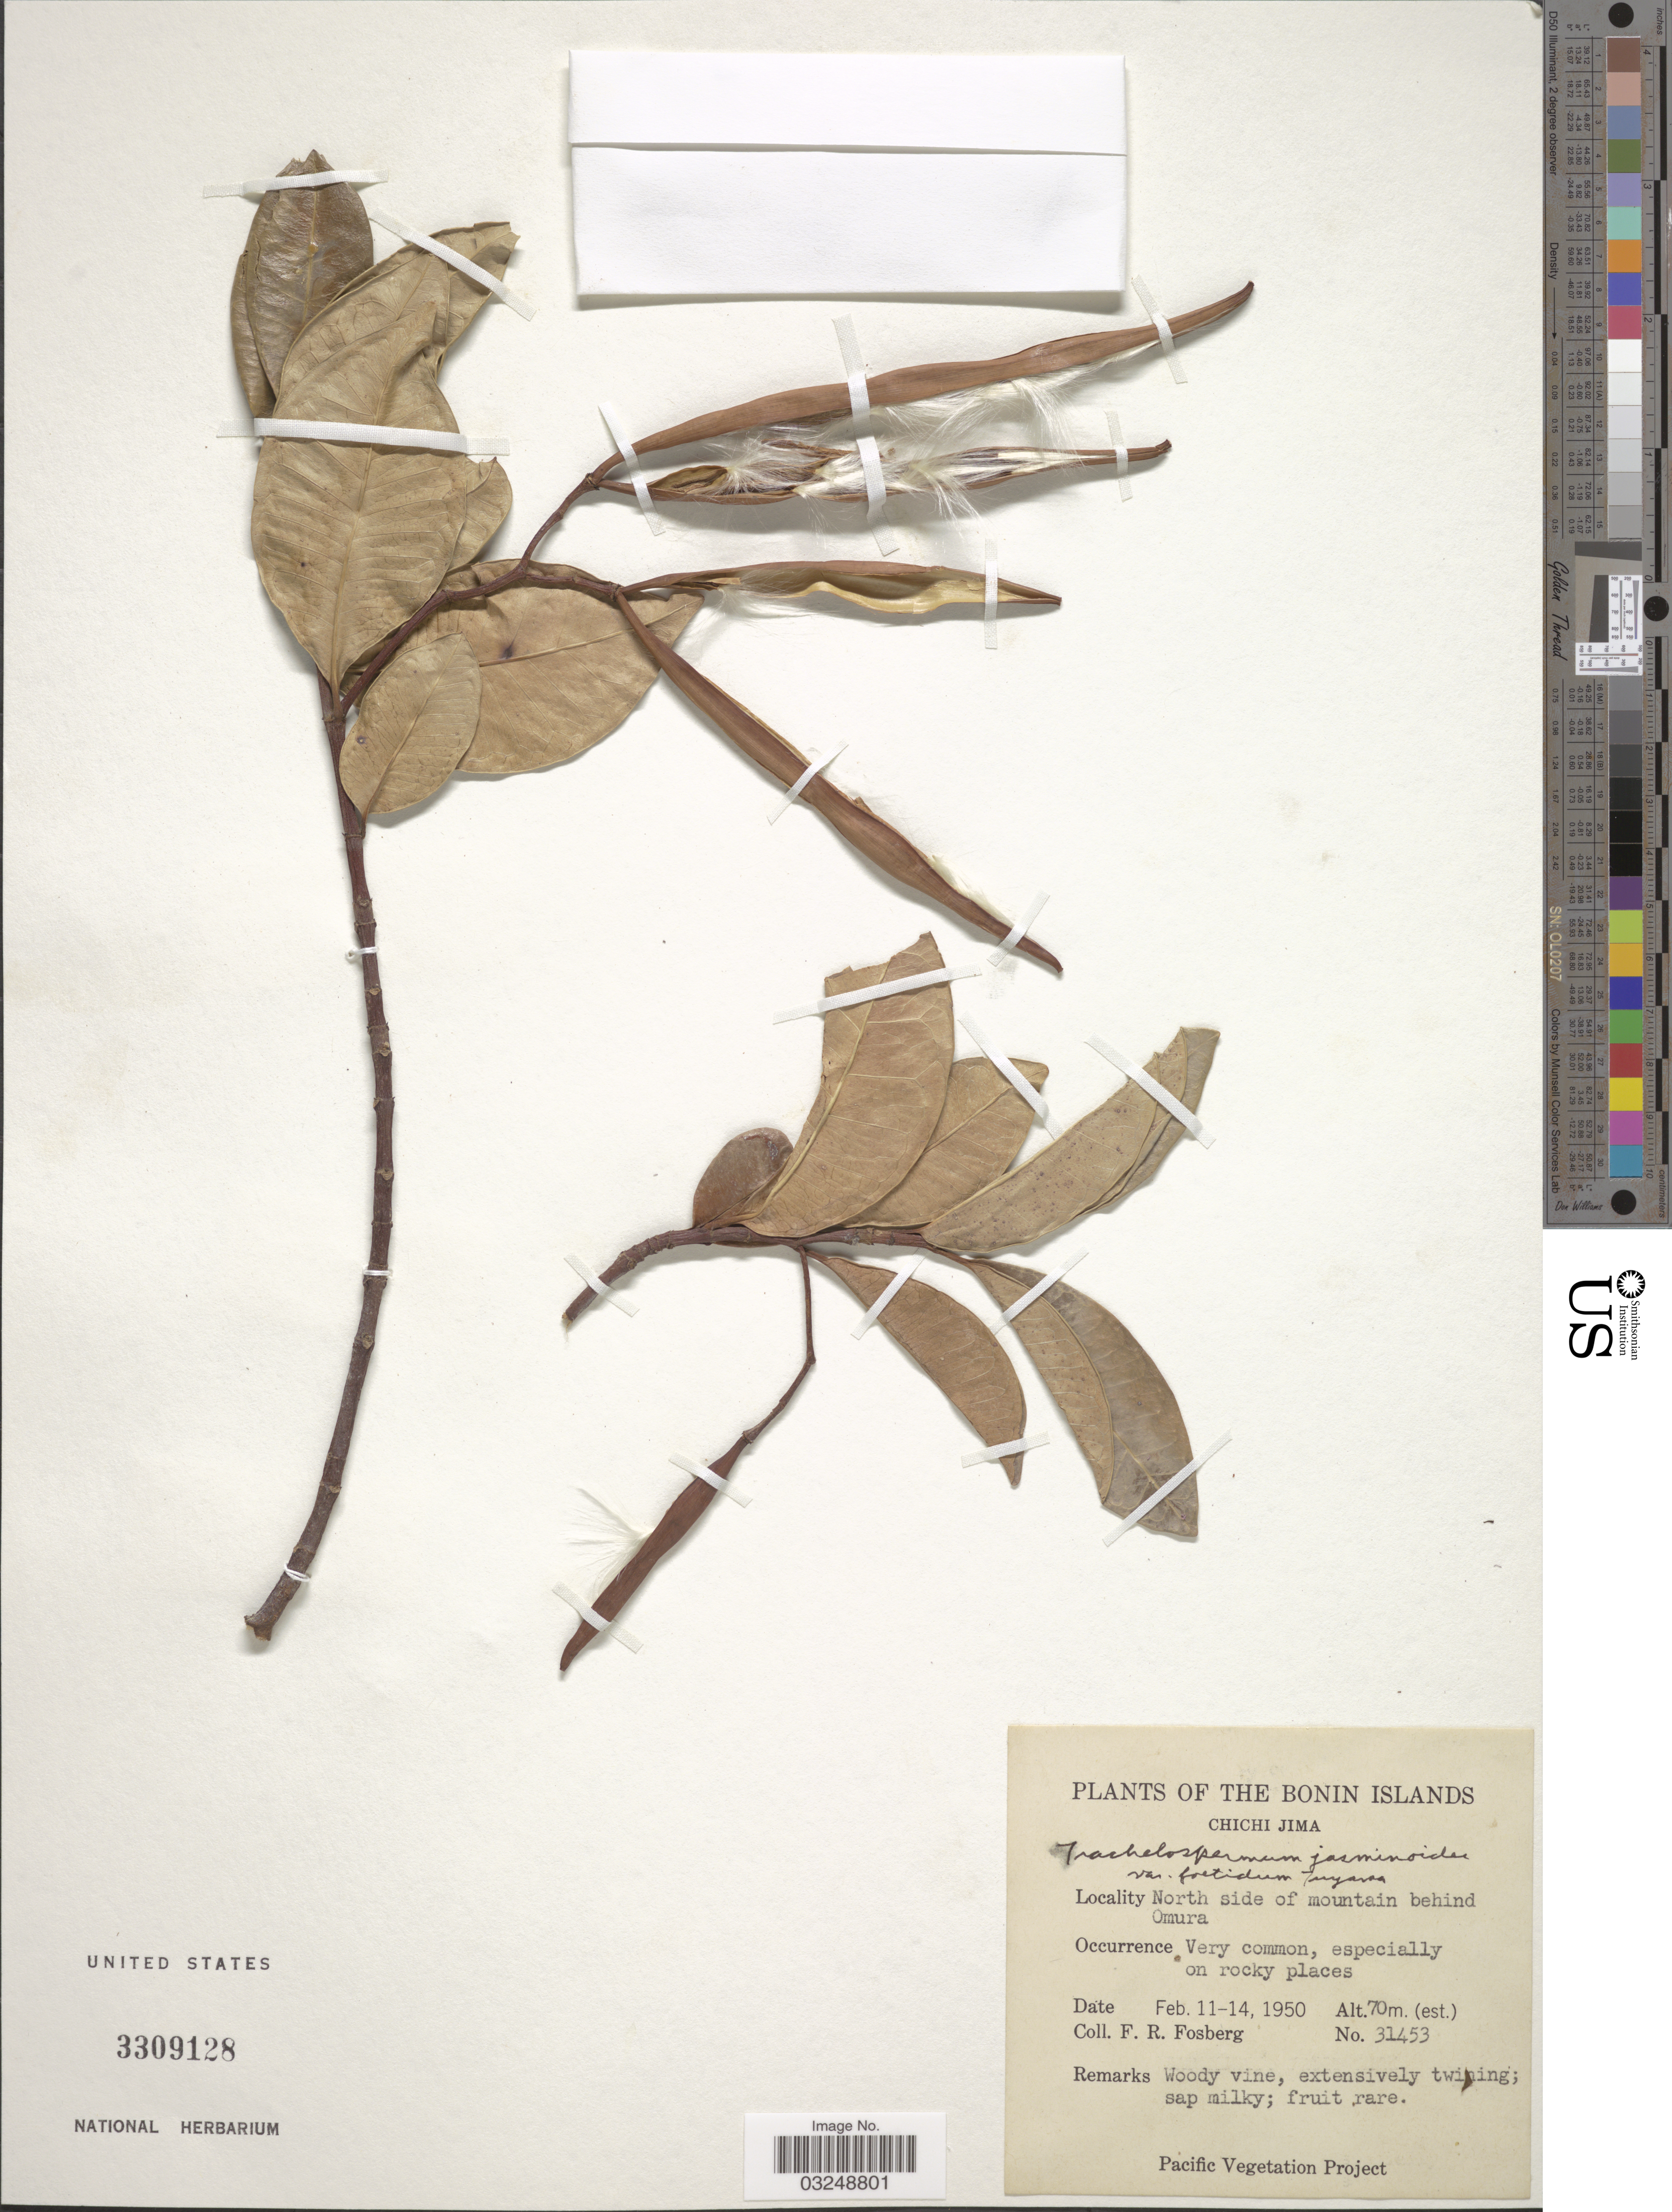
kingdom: Plantae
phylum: Tracheophyta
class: Magnoliopsida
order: Gentianales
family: Apocynaceae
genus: Trachelospermum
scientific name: Trachelospermum jasminoides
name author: (Lindl.) Lem.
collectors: F. R. Fosberg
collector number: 31453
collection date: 1950-02-11/1950-02-14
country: Japan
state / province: Tokyo, Federal City of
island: Bonin Islands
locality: The Bonin Islands, Chichi Jima, North side of mountain behind Omura.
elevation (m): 70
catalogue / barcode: US 3309128